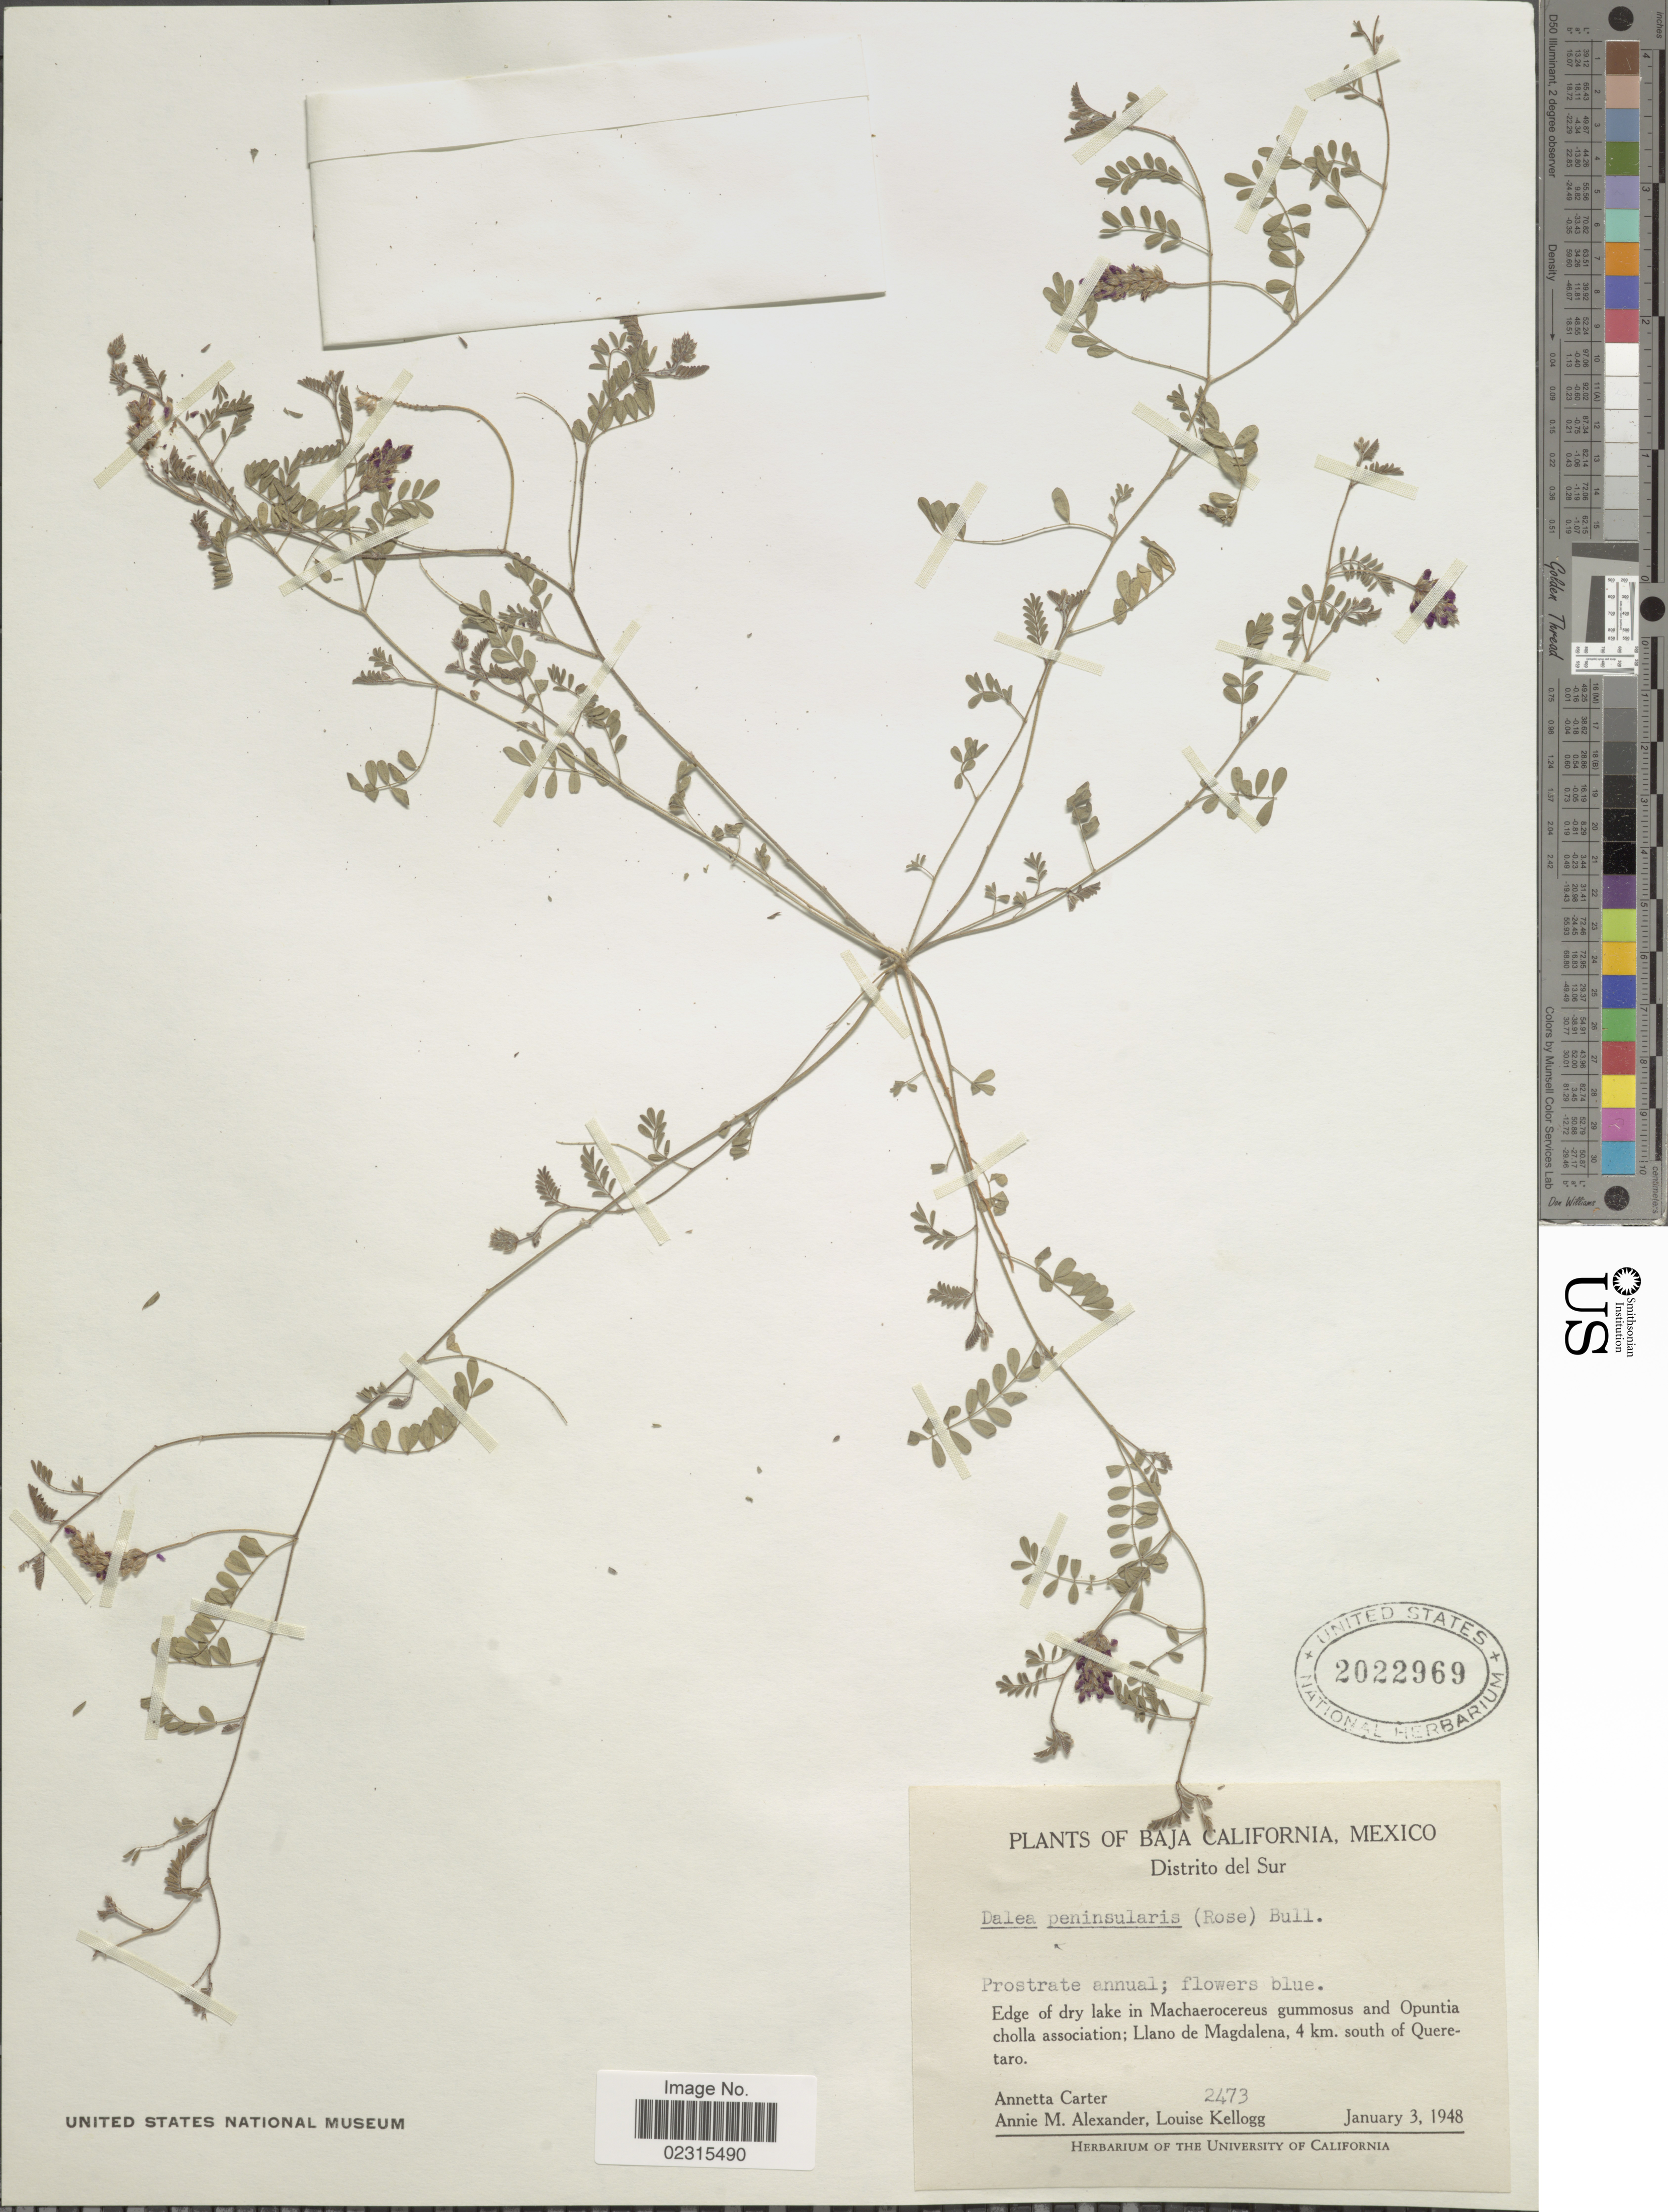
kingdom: Plantae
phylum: Tracheophyta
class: Magnoliopsida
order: Fabales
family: Fabaceae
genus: Marina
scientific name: Marina peninsularis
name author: (Rose) Barneby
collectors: A. Carter, A. M. Alexander & L. Kellogg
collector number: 2473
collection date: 1948-01-03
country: Mexico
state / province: Baja California Sur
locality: Distrito del Sur. Llano de Magdalena, 4 km south of Queretaro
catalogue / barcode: US 2022969